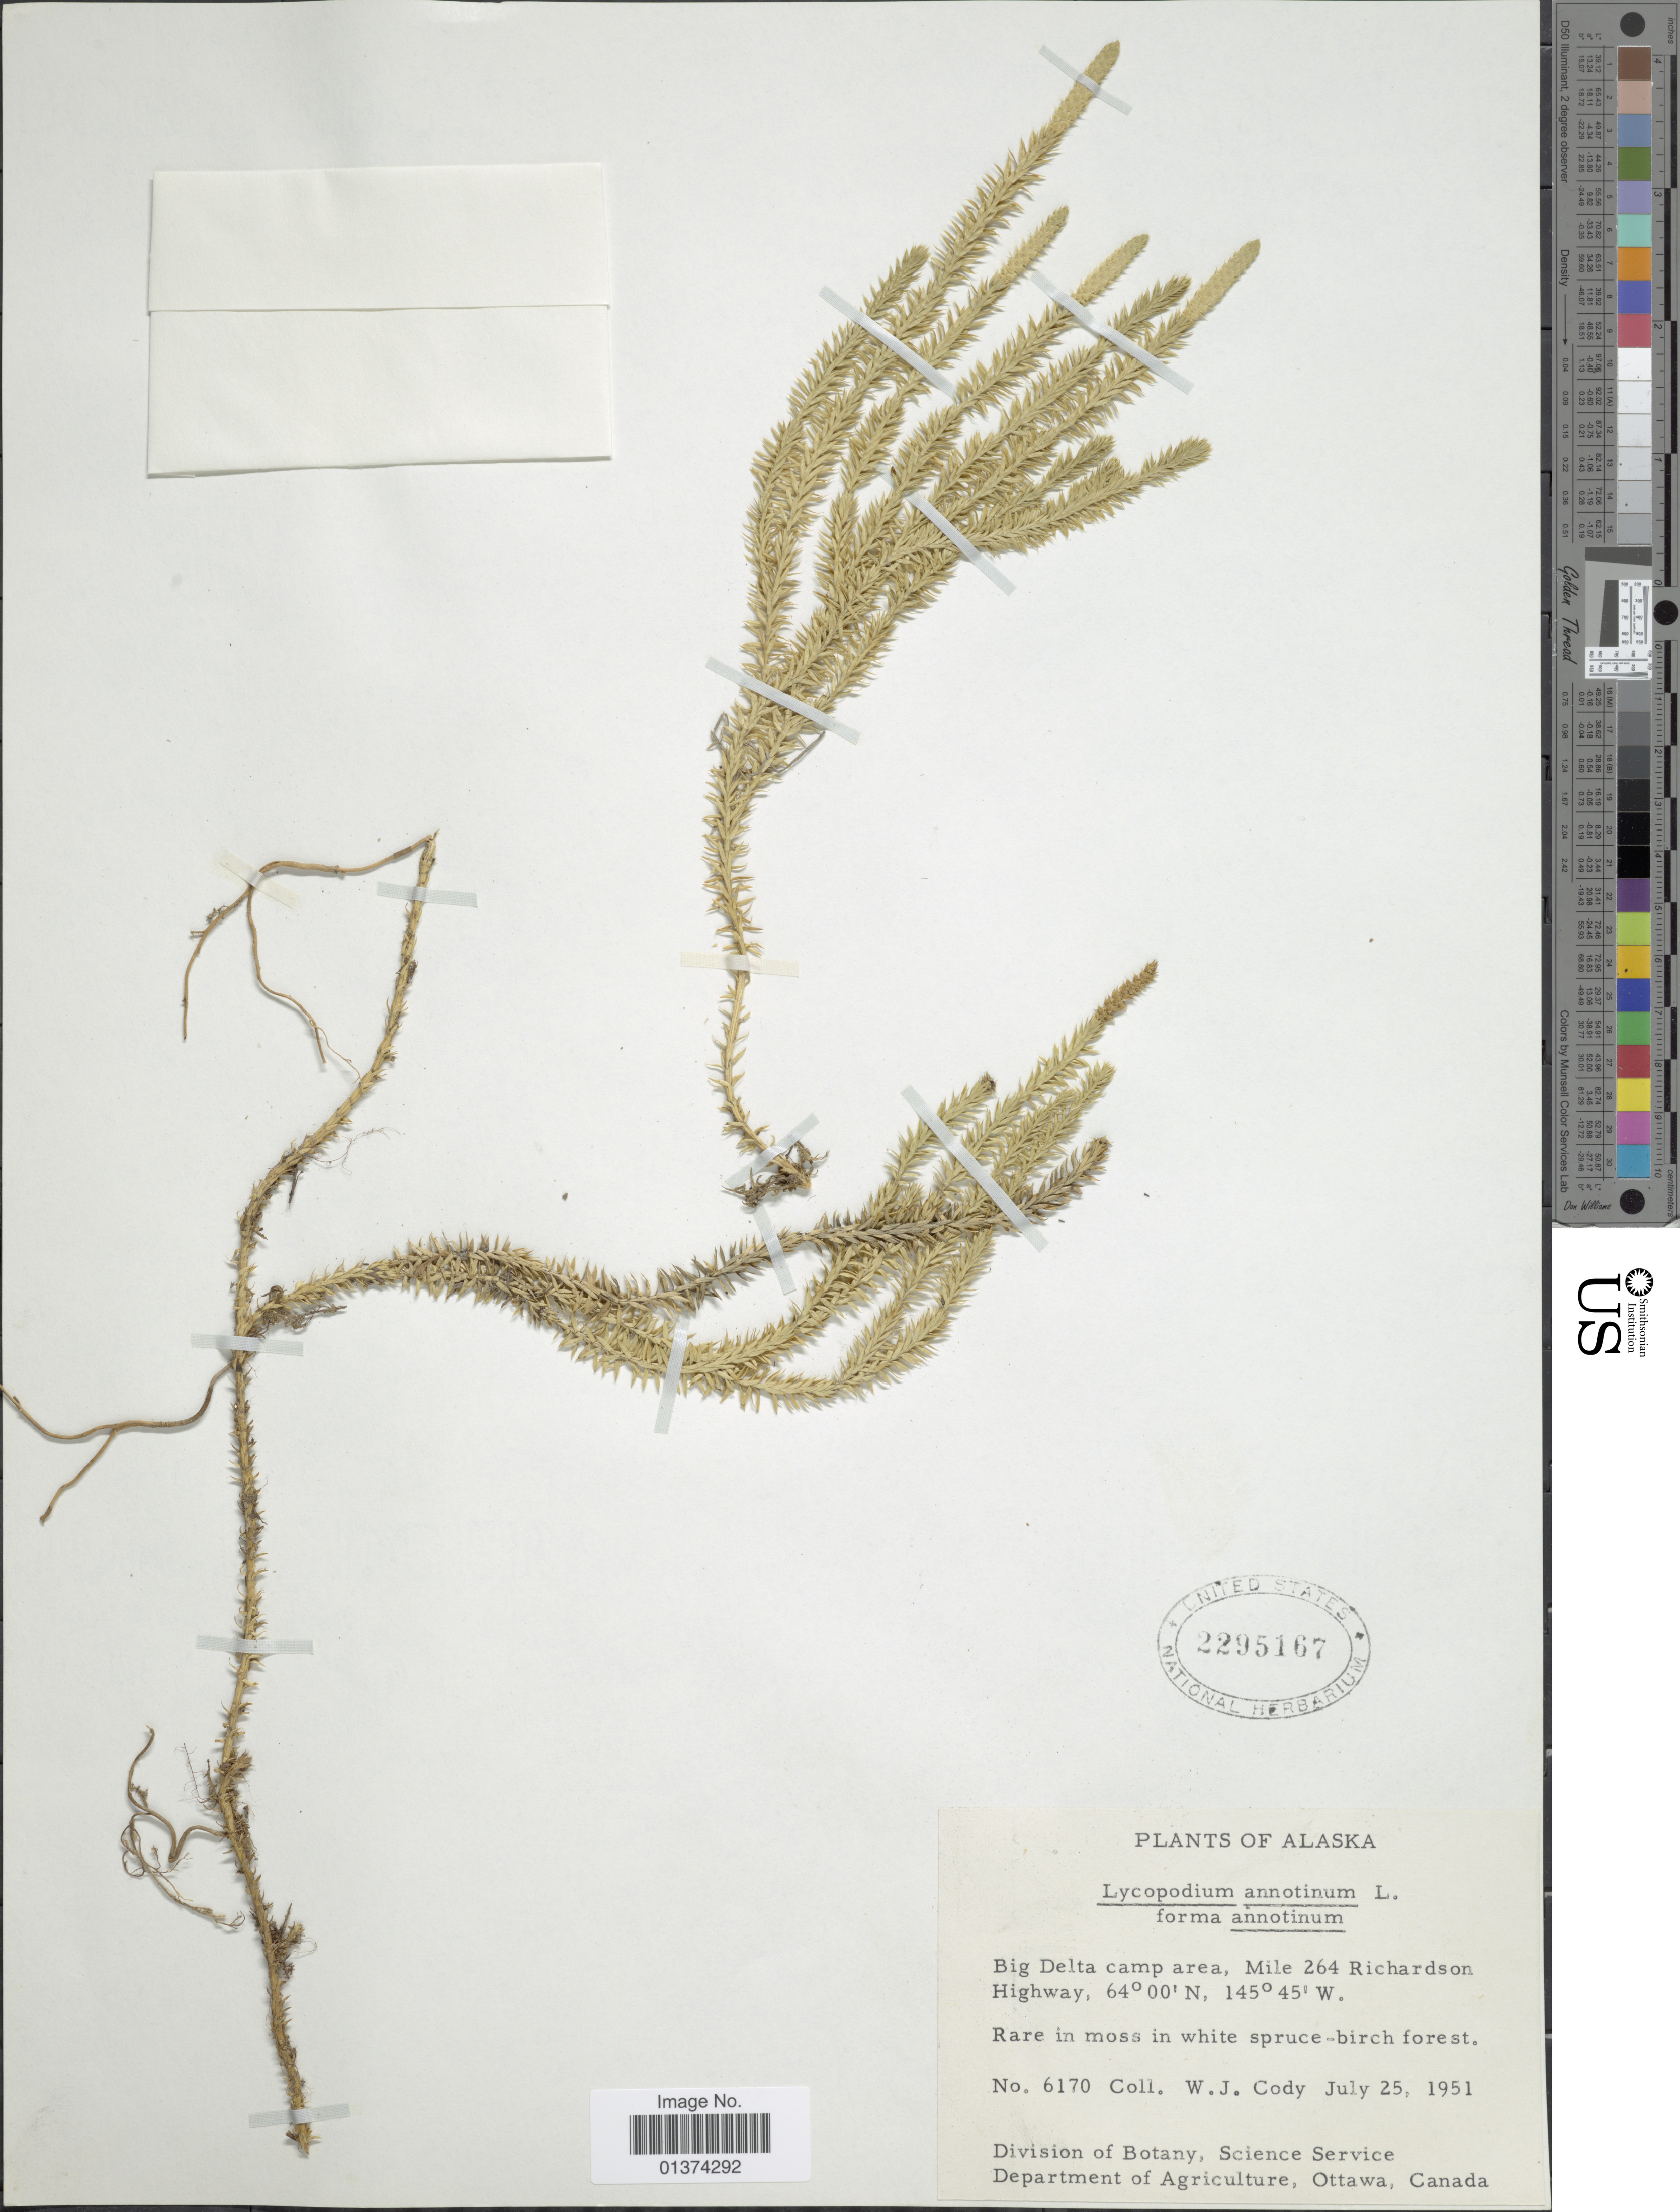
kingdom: Plantae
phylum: Tracheophyta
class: Lycopodiopsida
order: Lycopodiales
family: Lycopodiaceae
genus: Spinulum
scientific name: Spinulum annotinum subsp. annotinum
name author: (L.) A. Haines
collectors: W. Cody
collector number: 6170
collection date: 1951-07-25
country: United States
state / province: Alaska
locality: Big Delta camp area, Mile 264 Richardson Highway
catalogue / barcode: US 2295167